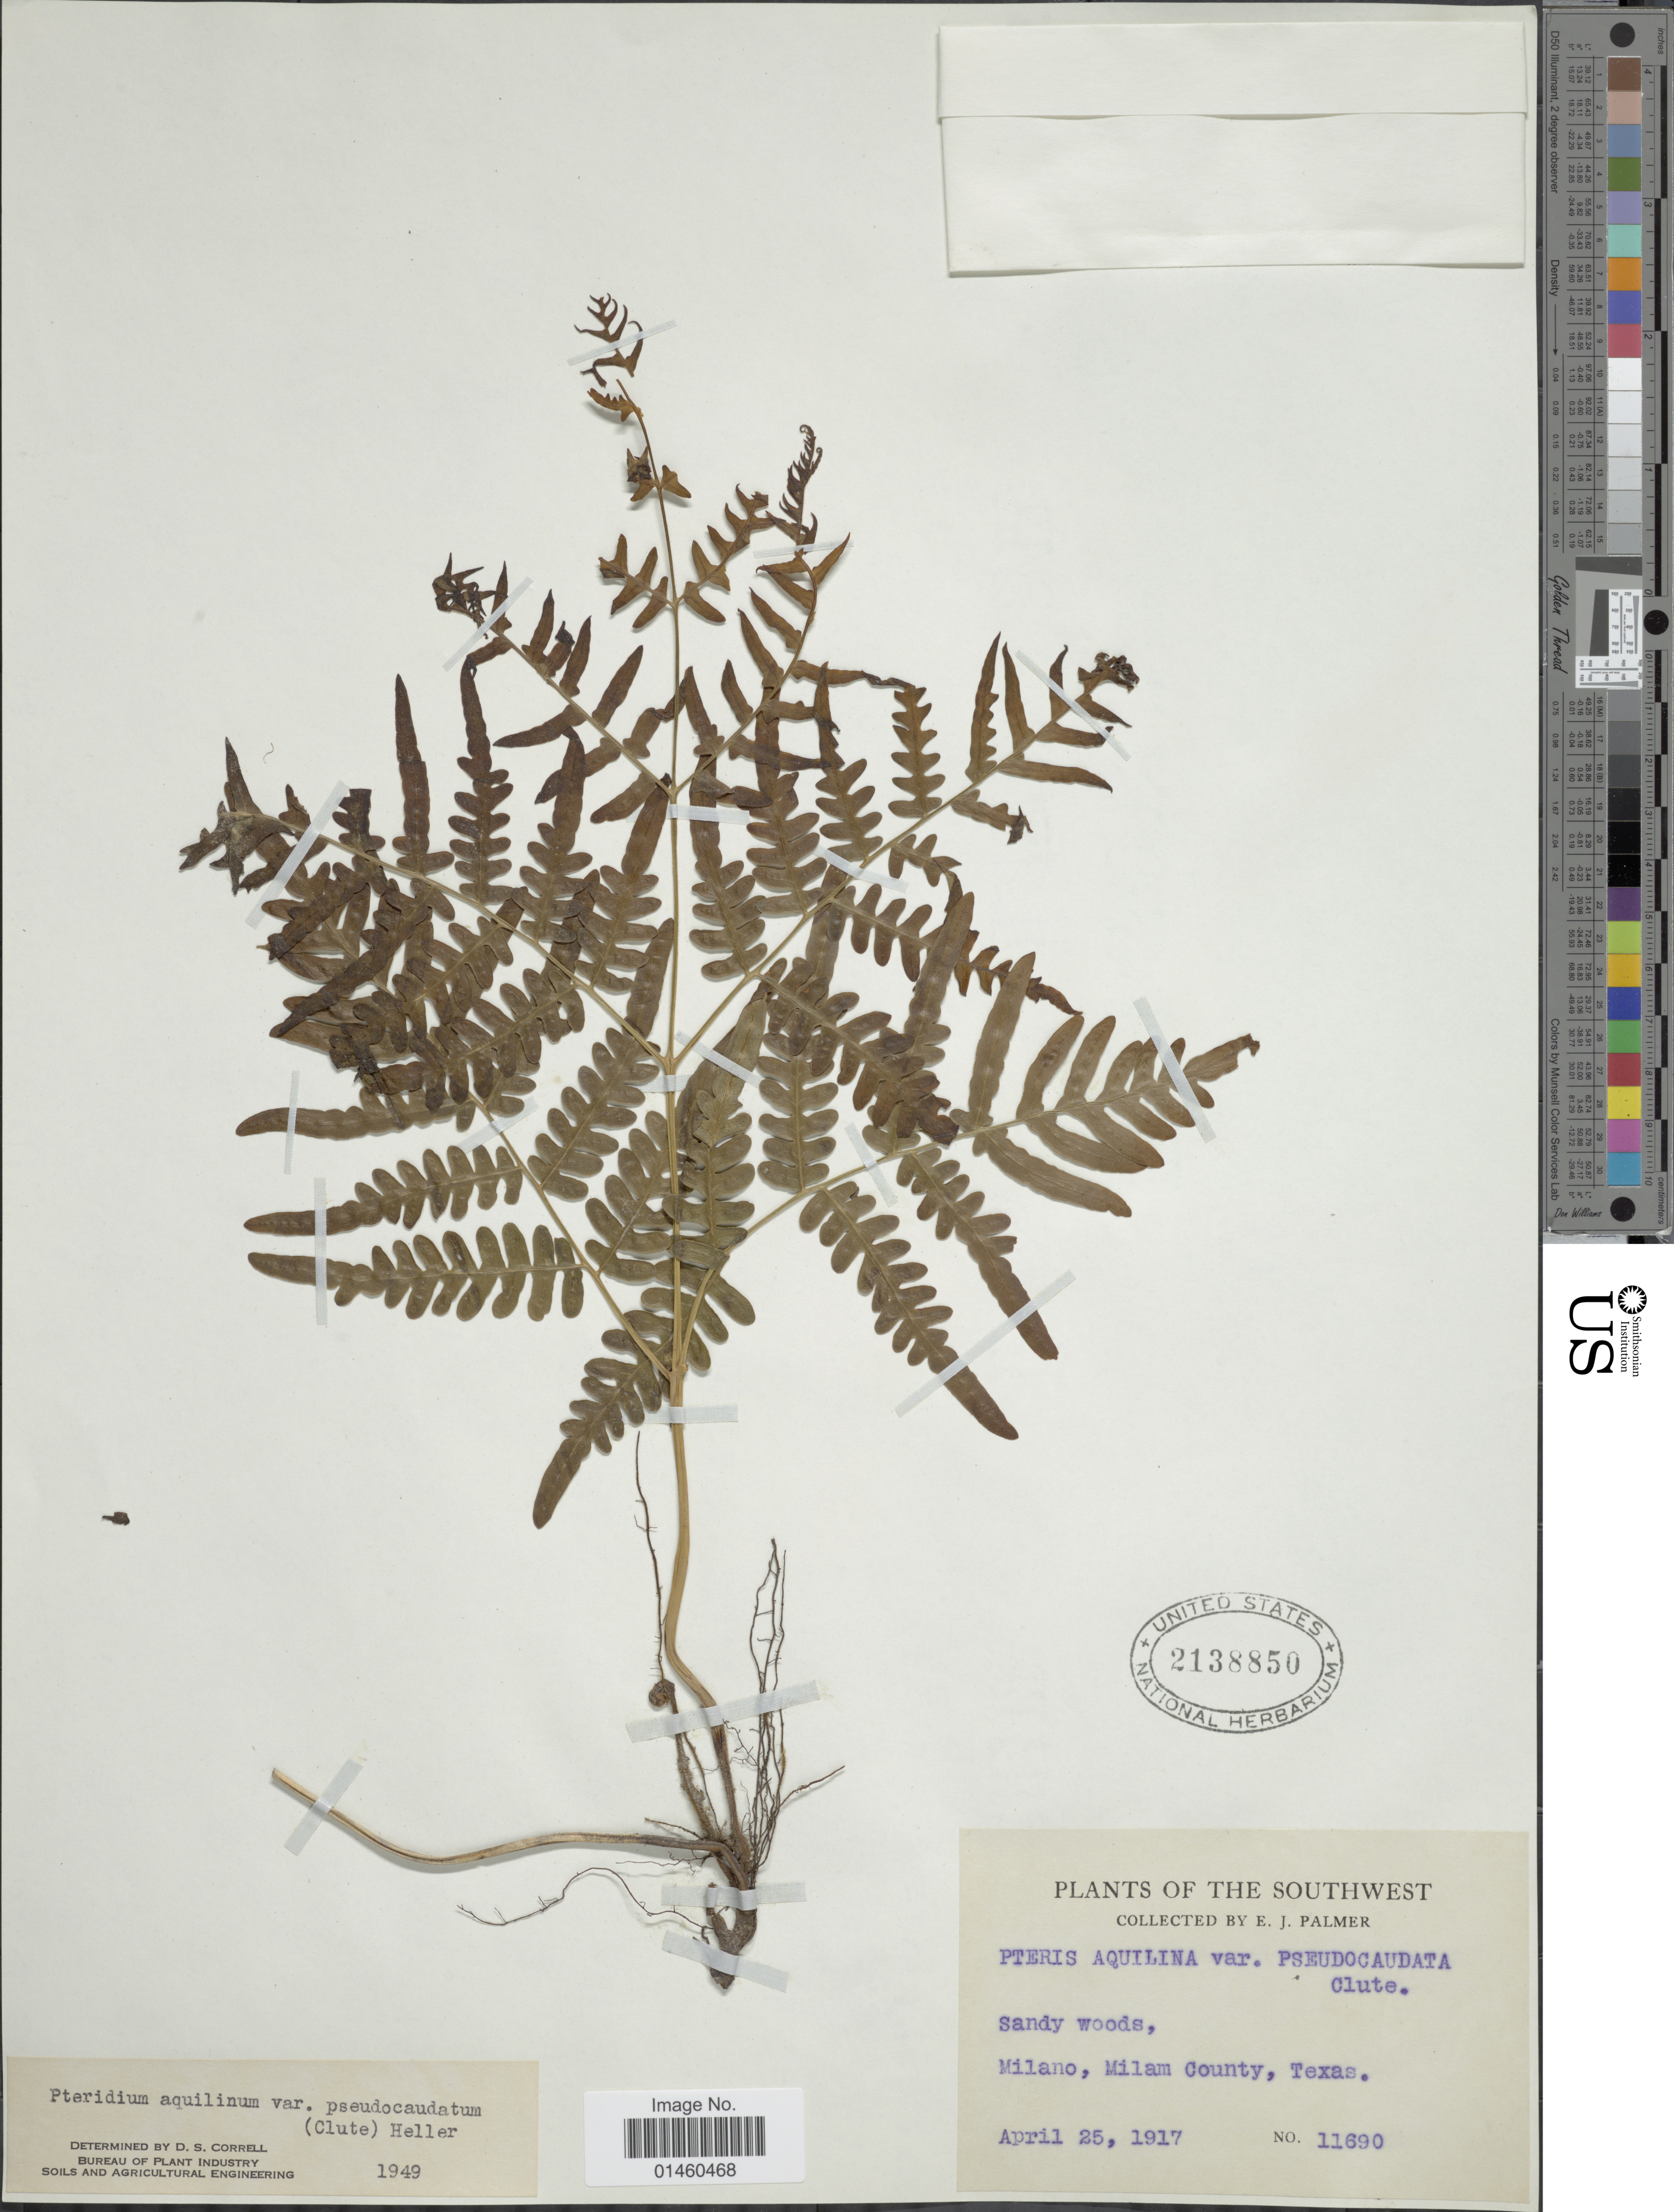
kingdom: Plantae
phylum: Tracheophyta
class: Polypodiopsida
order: Polypodiales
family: Dennstaedtiaceae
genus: Pteridium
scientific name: Pteridium aquilinum var. pseudocaudatum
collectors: E. J. Palmer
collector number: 11690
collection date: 1917-04-25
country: United States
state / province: Texas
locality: Southwest, Milano, Milam County.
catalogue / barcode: US 2138850